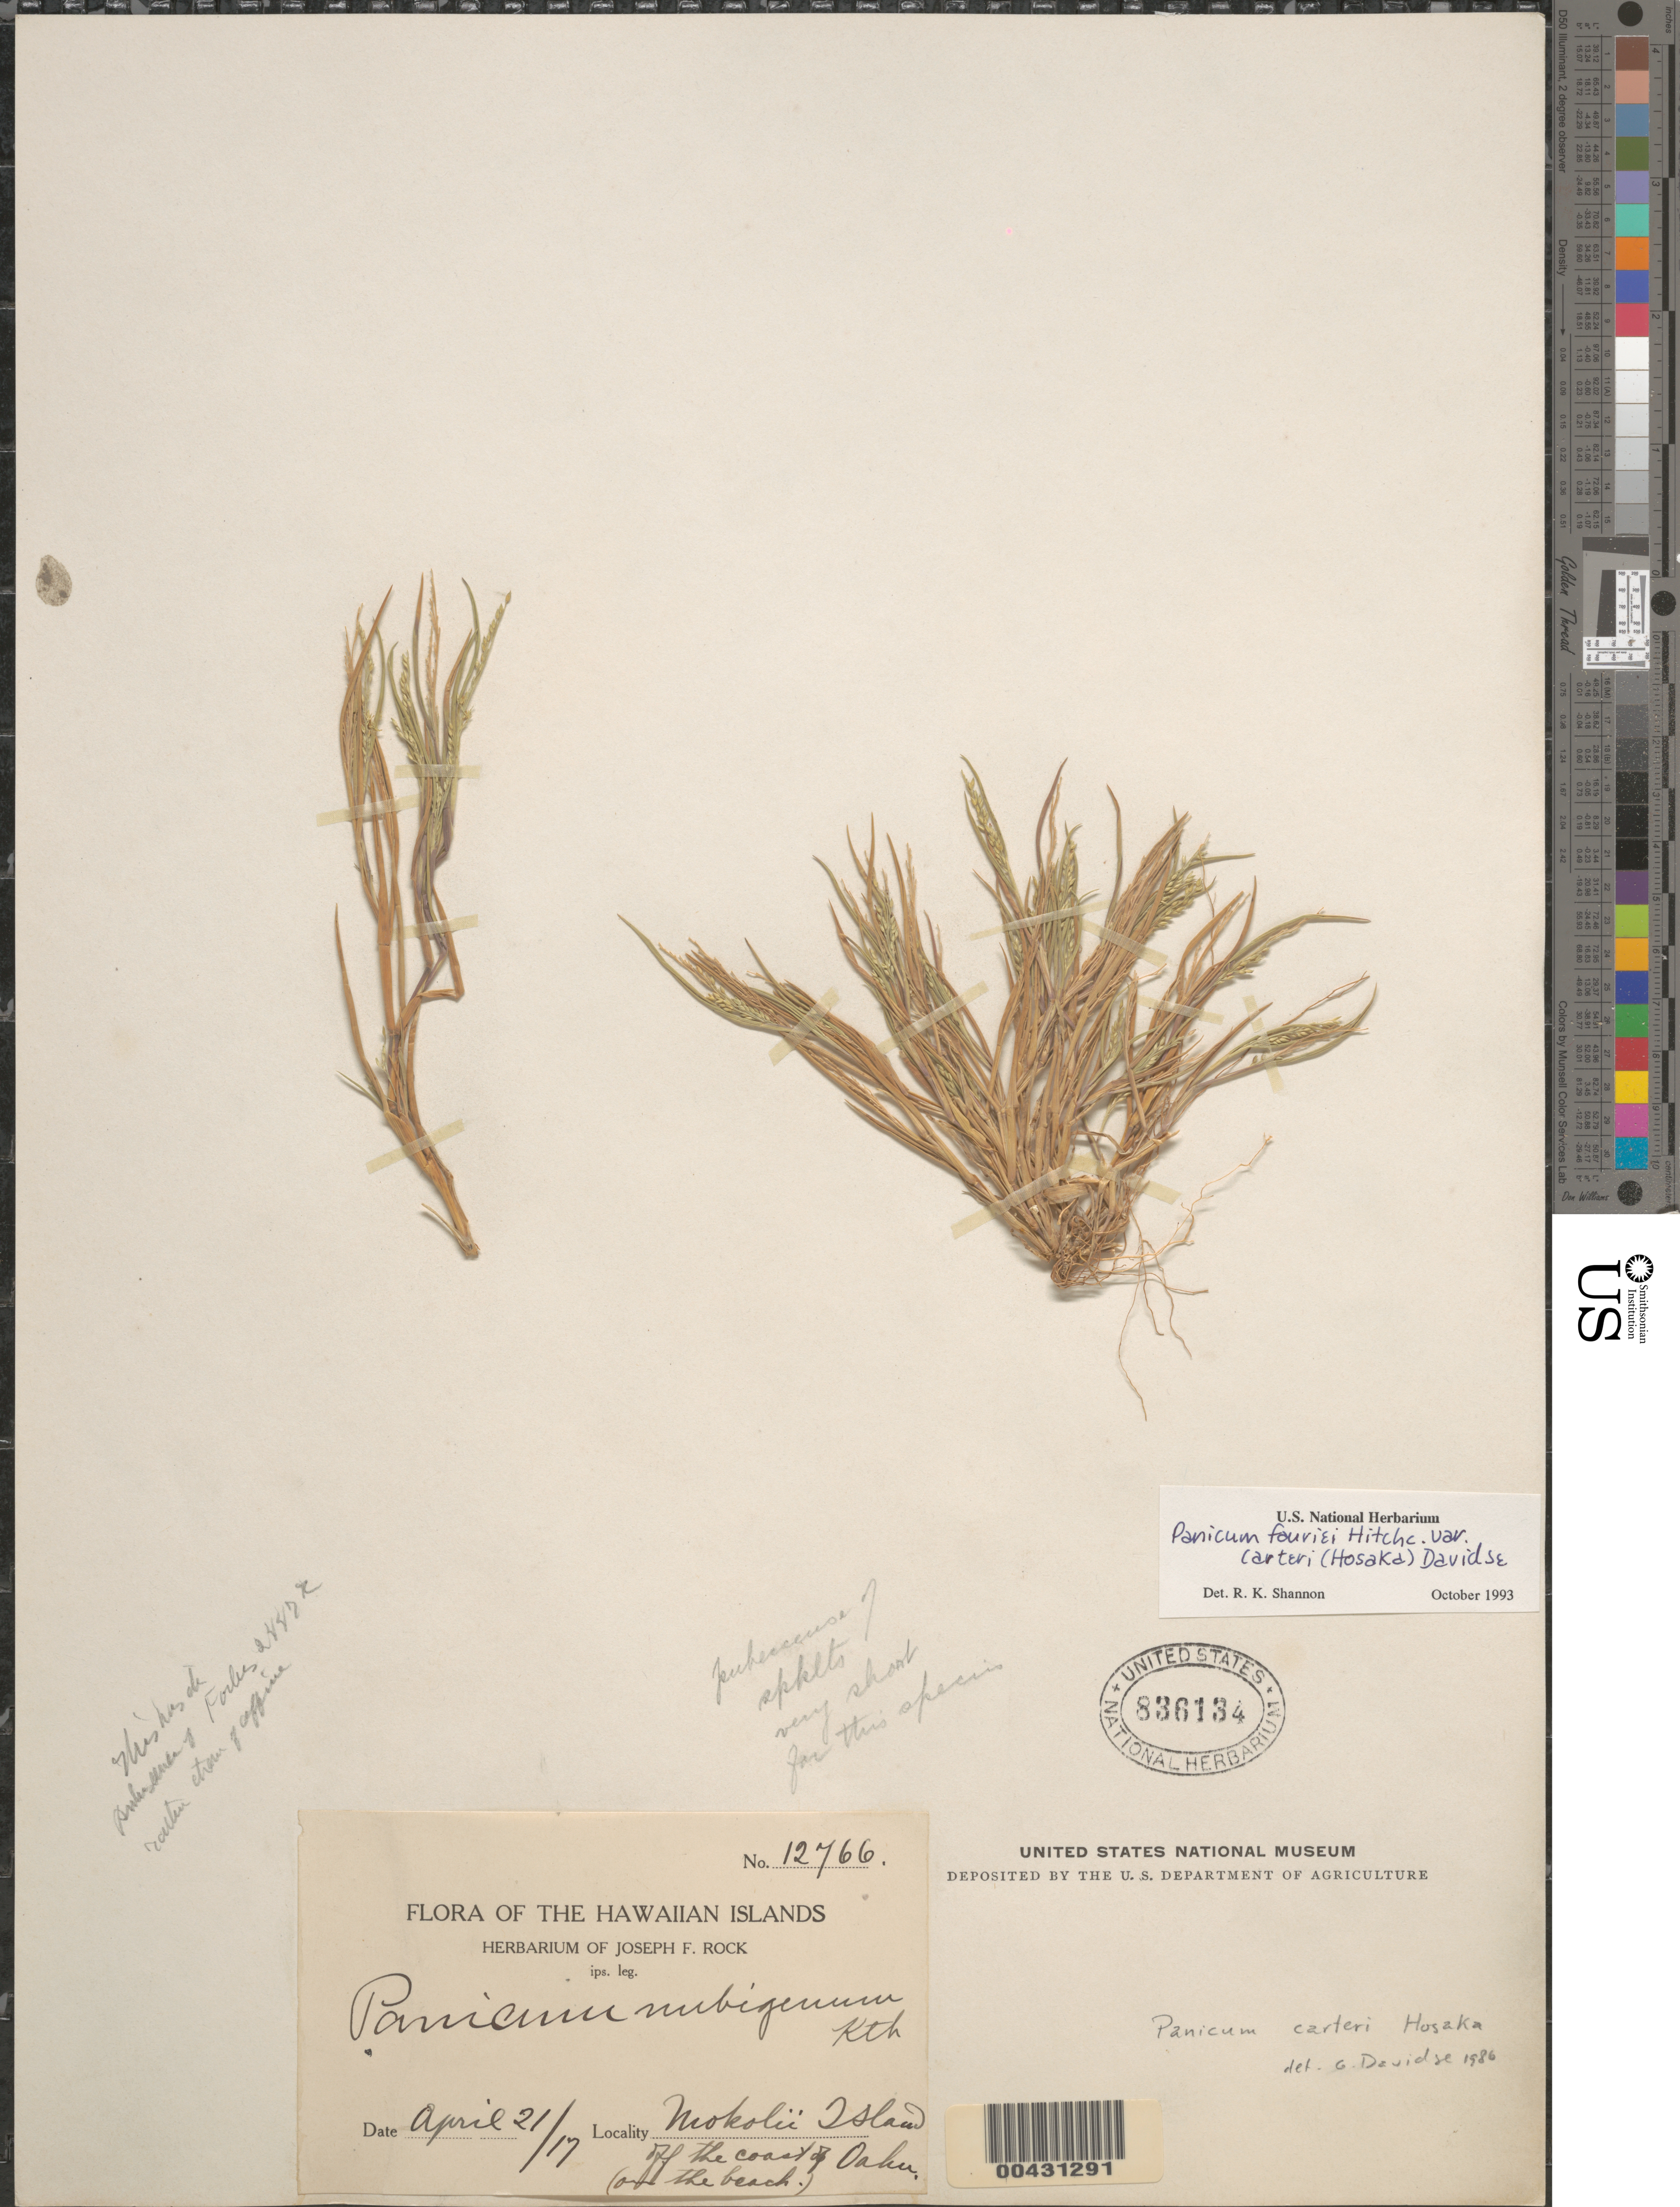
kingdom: Plantae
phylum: Tracheophyta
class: Liliopsida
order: Poales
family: Poaceae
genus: Panicum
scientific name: Panicum fauriei var. carteri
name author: (Hosaka) Davidse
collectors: J. F. Rock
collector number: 12766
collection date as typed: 21 Apr 1917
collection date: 1917-04-21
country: United States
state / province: Hawaii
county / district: Honolulu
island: Mokoli'i [Chinamans Hat] Islet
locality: Mokolii Island, off the coast of Oahu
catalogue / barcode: US 836134